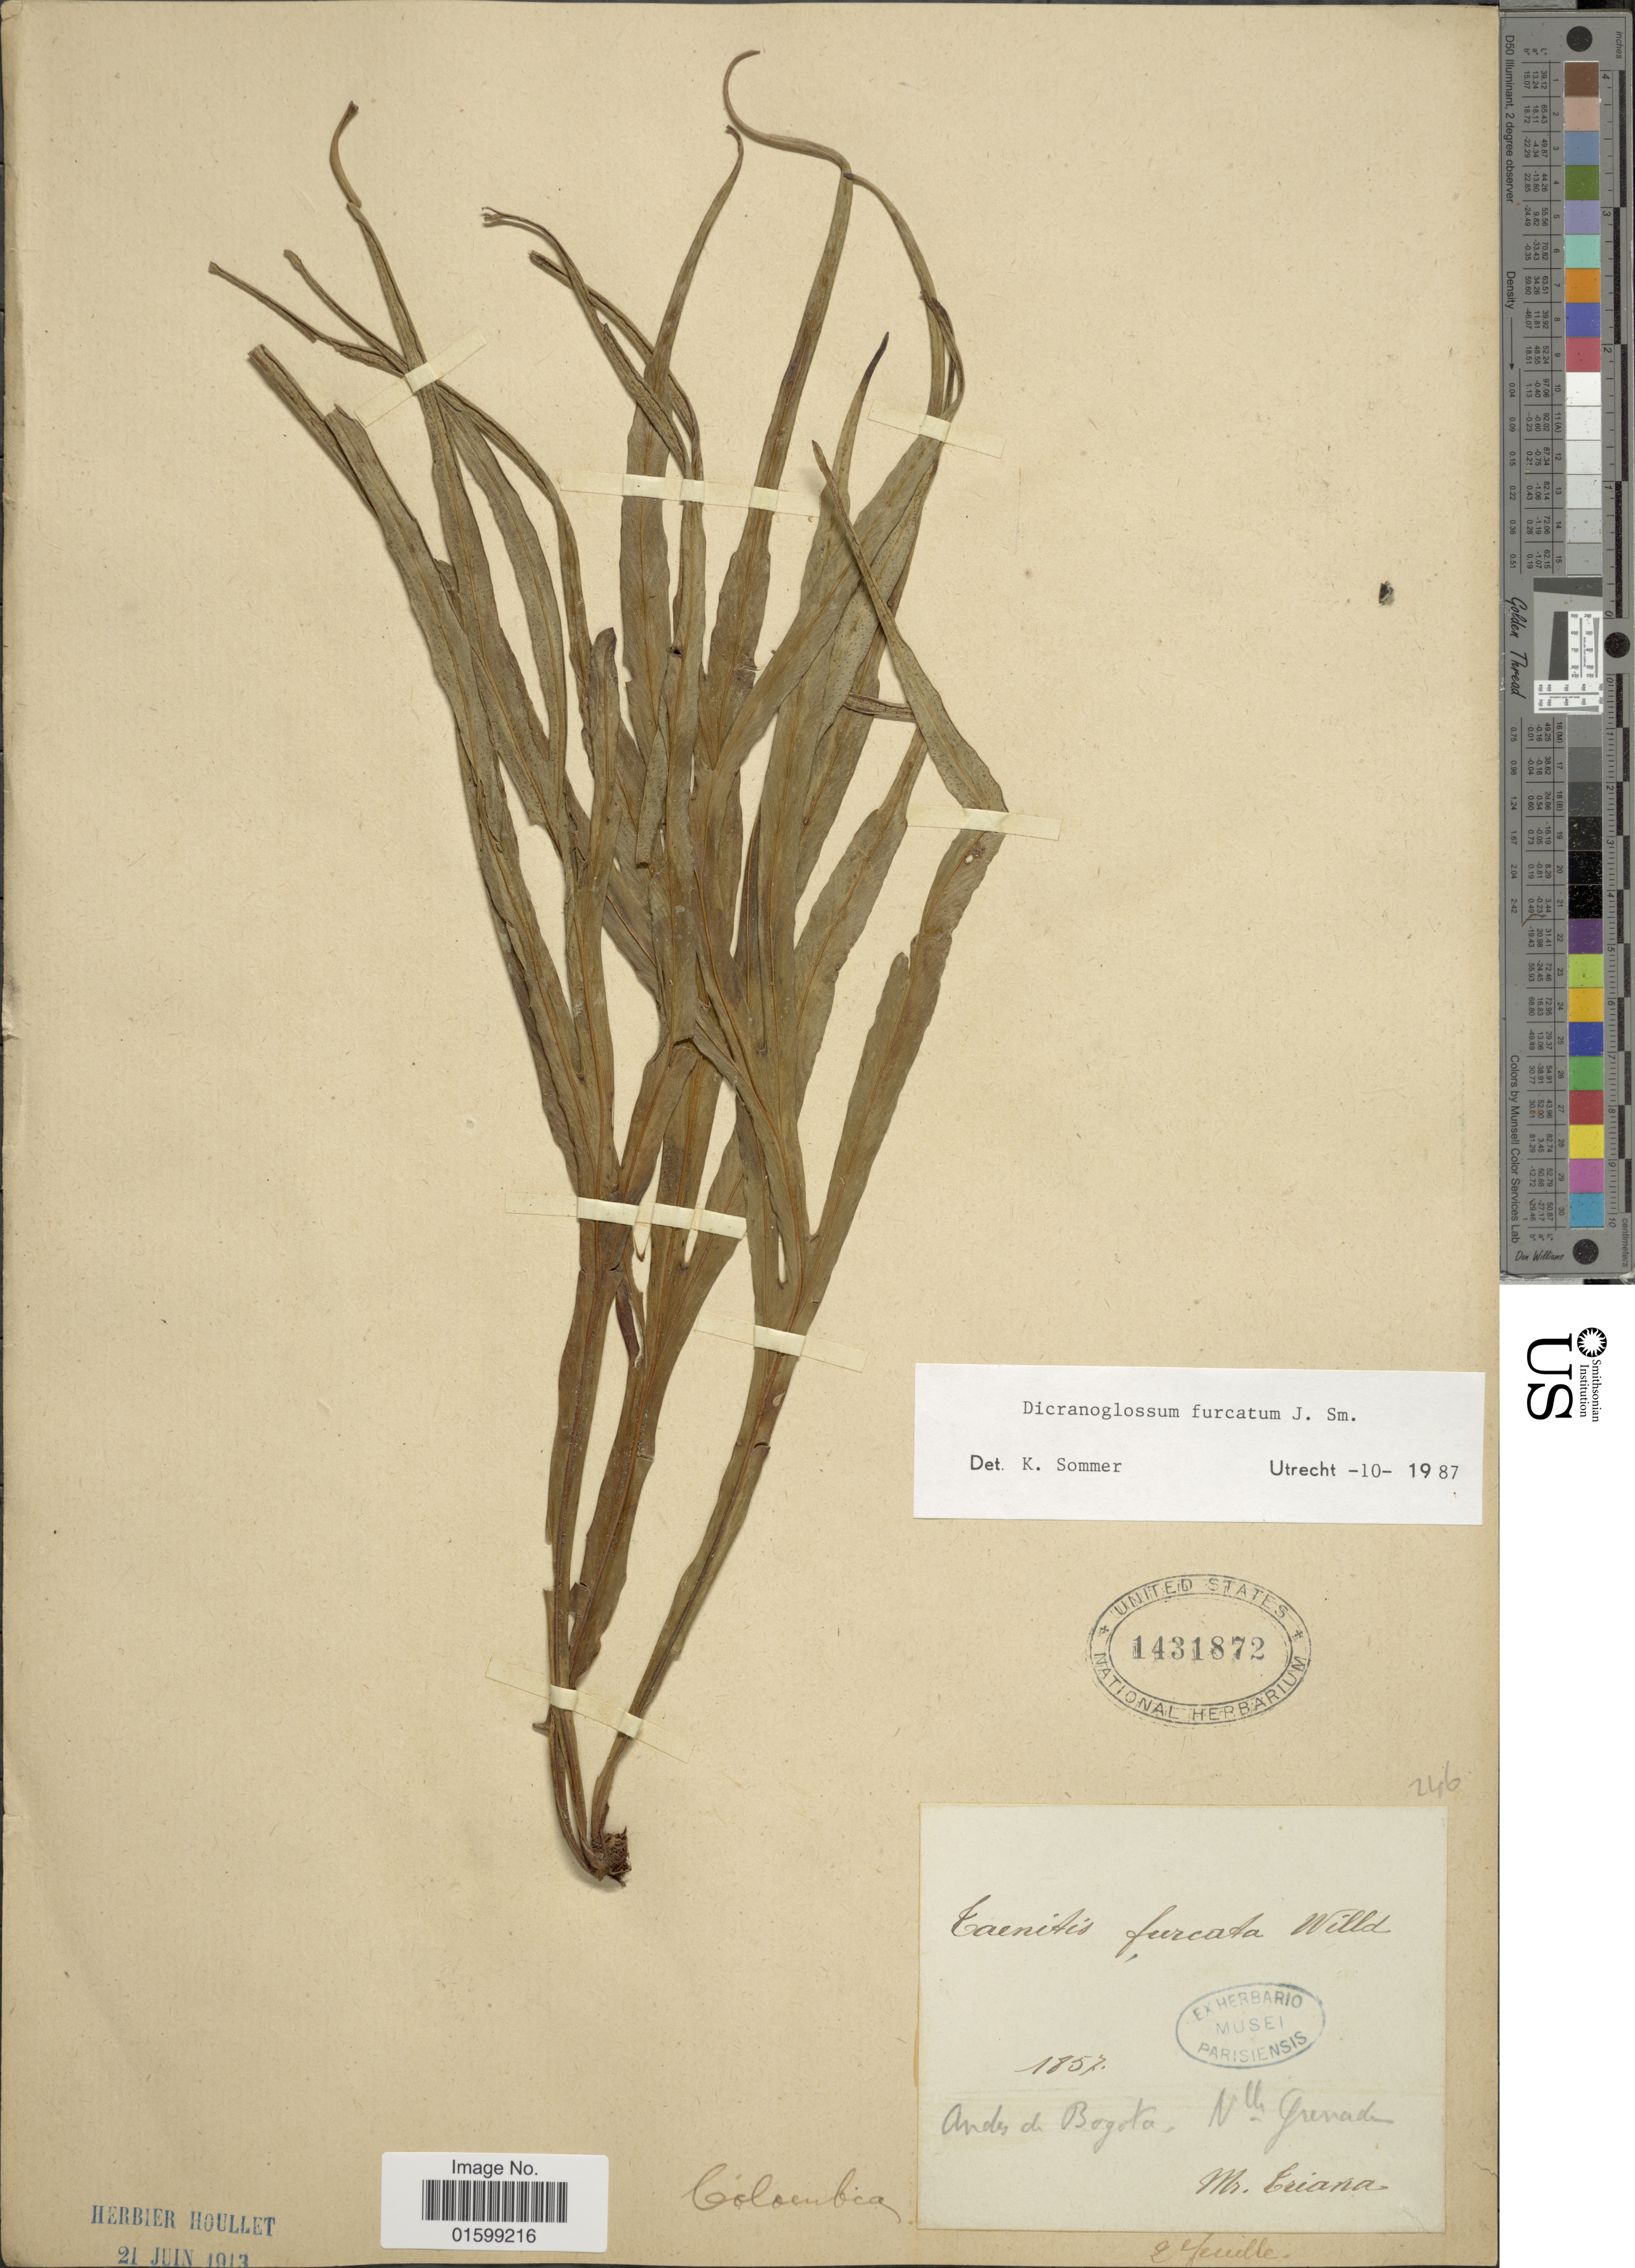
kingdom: Plantae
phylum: Tracheophyta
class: Polypodiopsida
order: Polypodiales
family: Polypodiaceae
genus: Pleopeltis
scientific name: Pleopeltis furcata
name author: (L.) A.R. Sm.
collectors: Triana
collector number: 246?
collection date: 1857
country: Colombia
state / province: Bogota D.C.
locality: Andes de Bogota, Nlle Grenada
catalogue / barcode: US 1431872